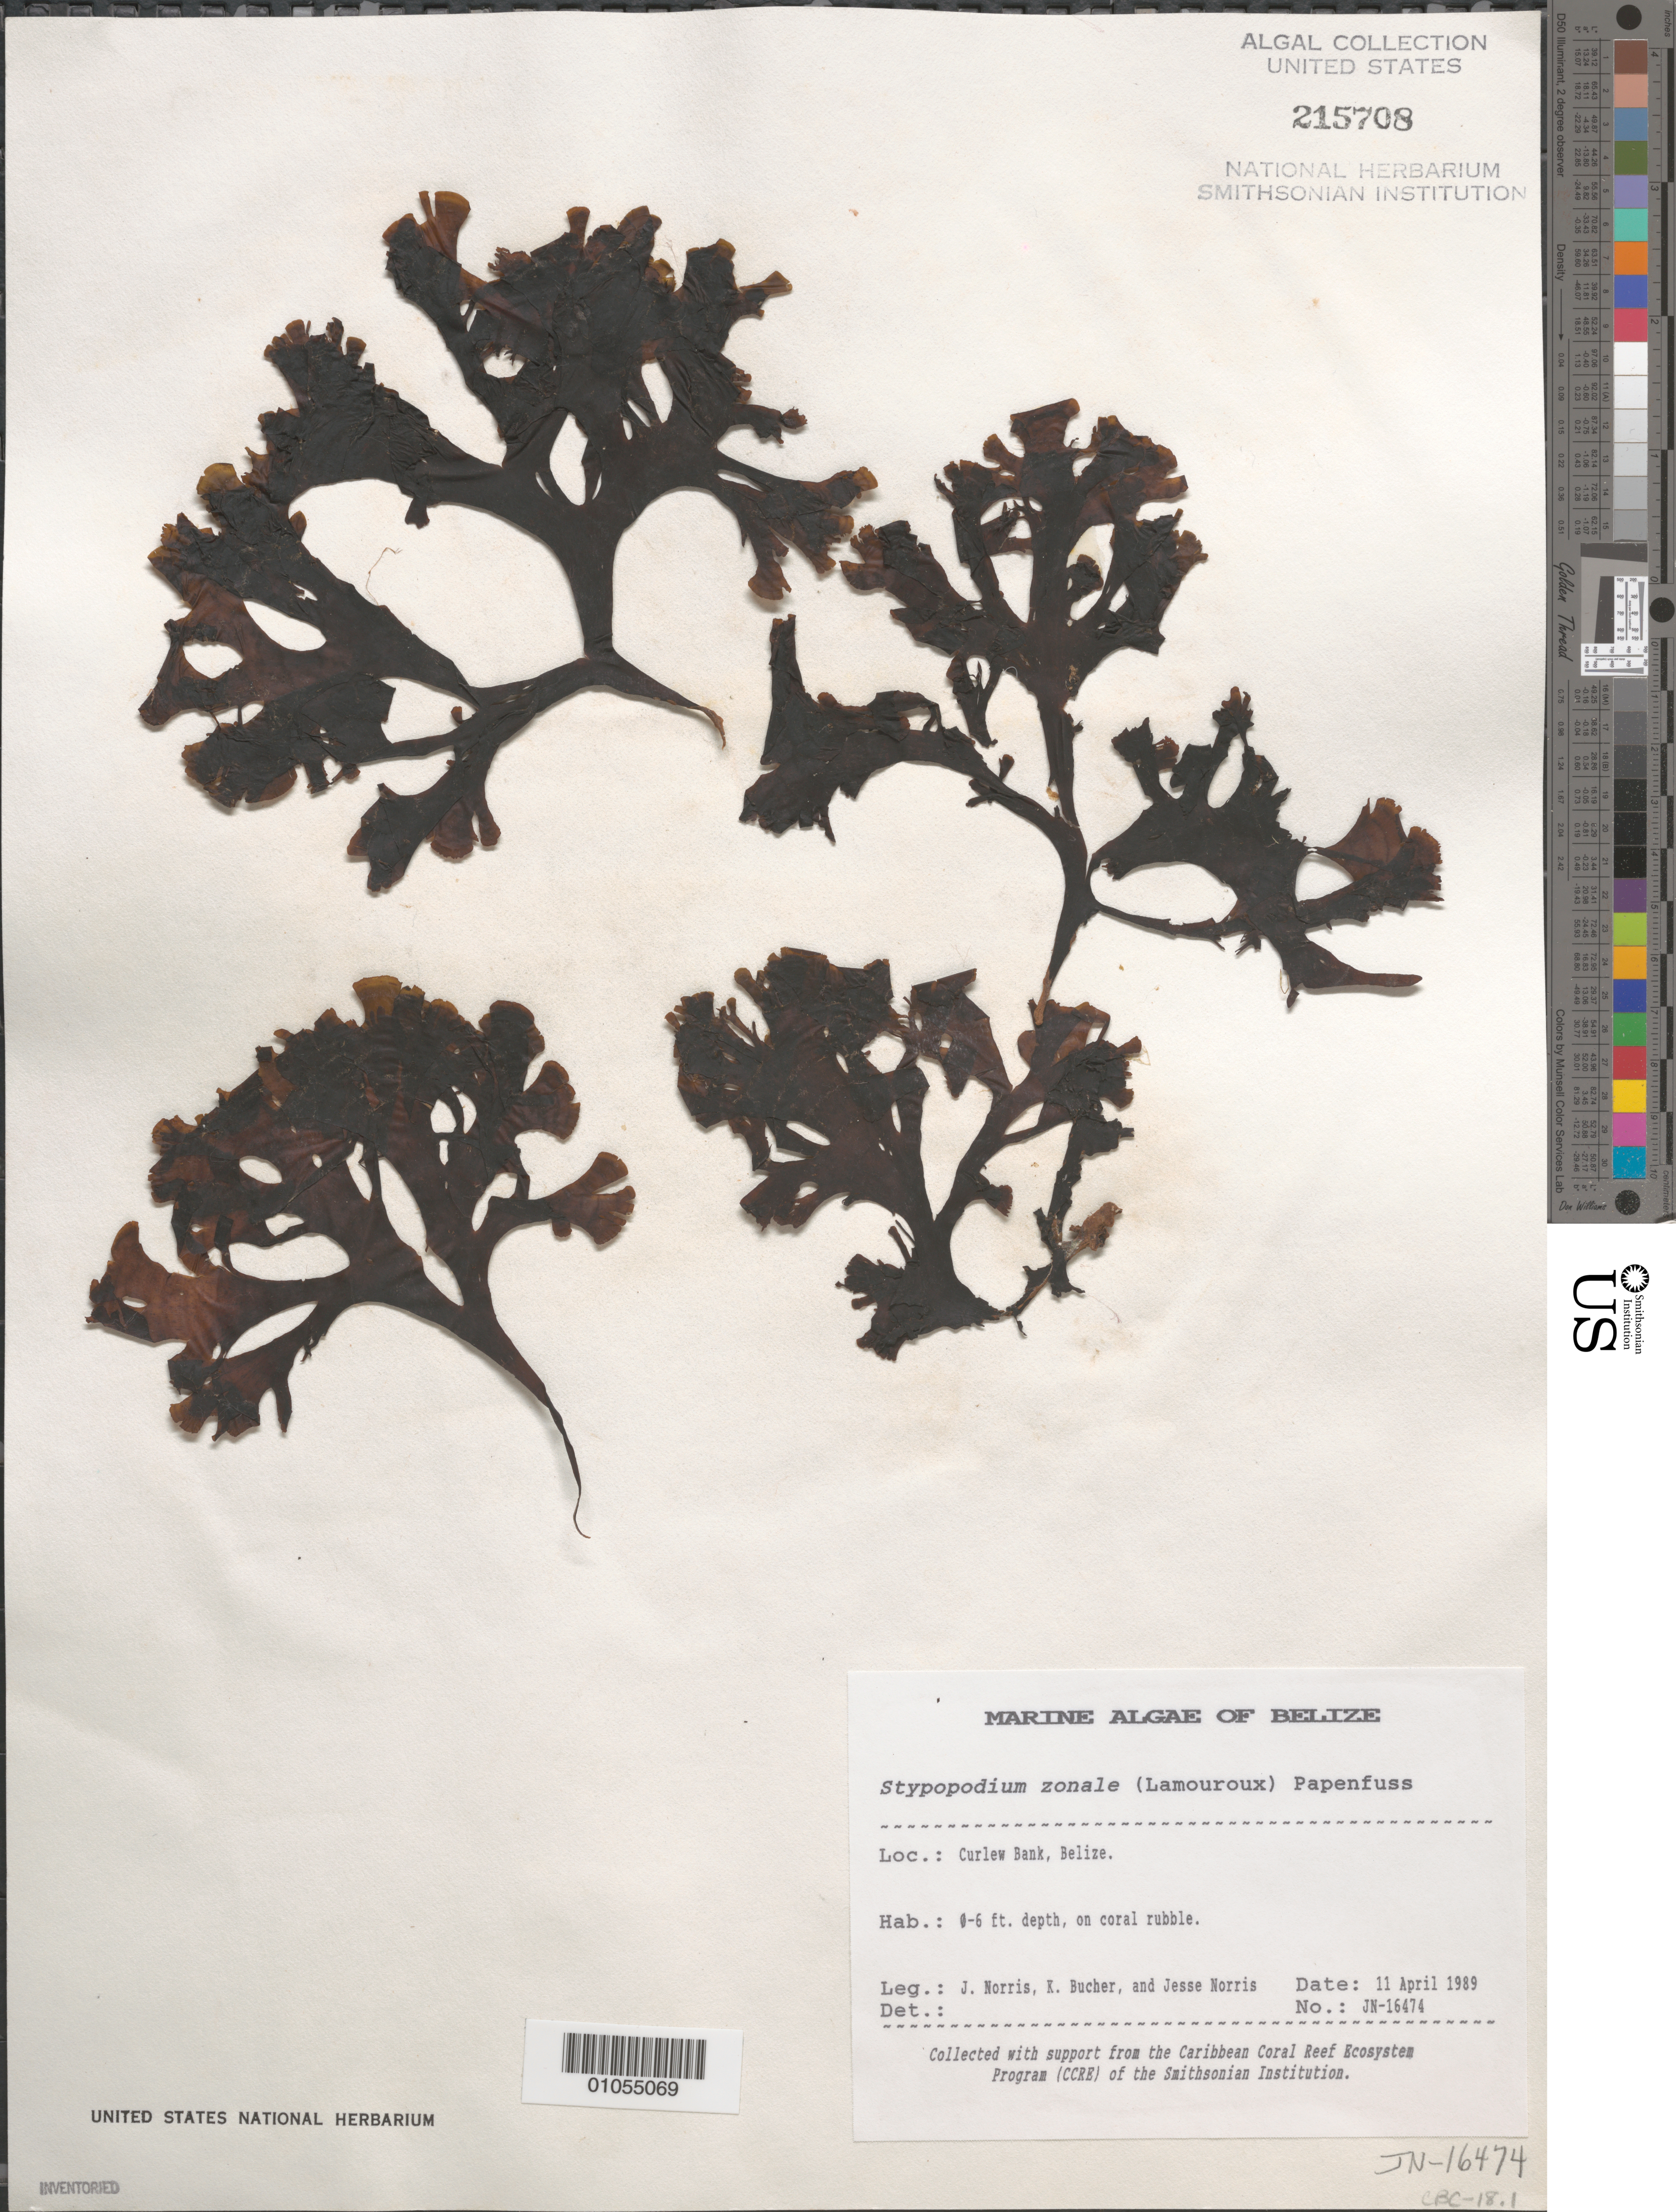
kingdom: Chromista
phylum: Ochrophyta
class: Phaeophyceae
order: Dictyotales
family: Dictyotaceae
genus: Stypopodium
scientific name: Stypopodium zonale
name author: (J.V.Lamouroux) Papenf.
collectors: J. N. Norris, K. E. Bucher & J. A. Norris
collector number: JN-16474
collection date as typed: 11 Apr 1989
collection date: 1989-04-11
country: Belize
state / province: Stann Creek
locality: Curlew Bank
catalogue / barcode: US 215708